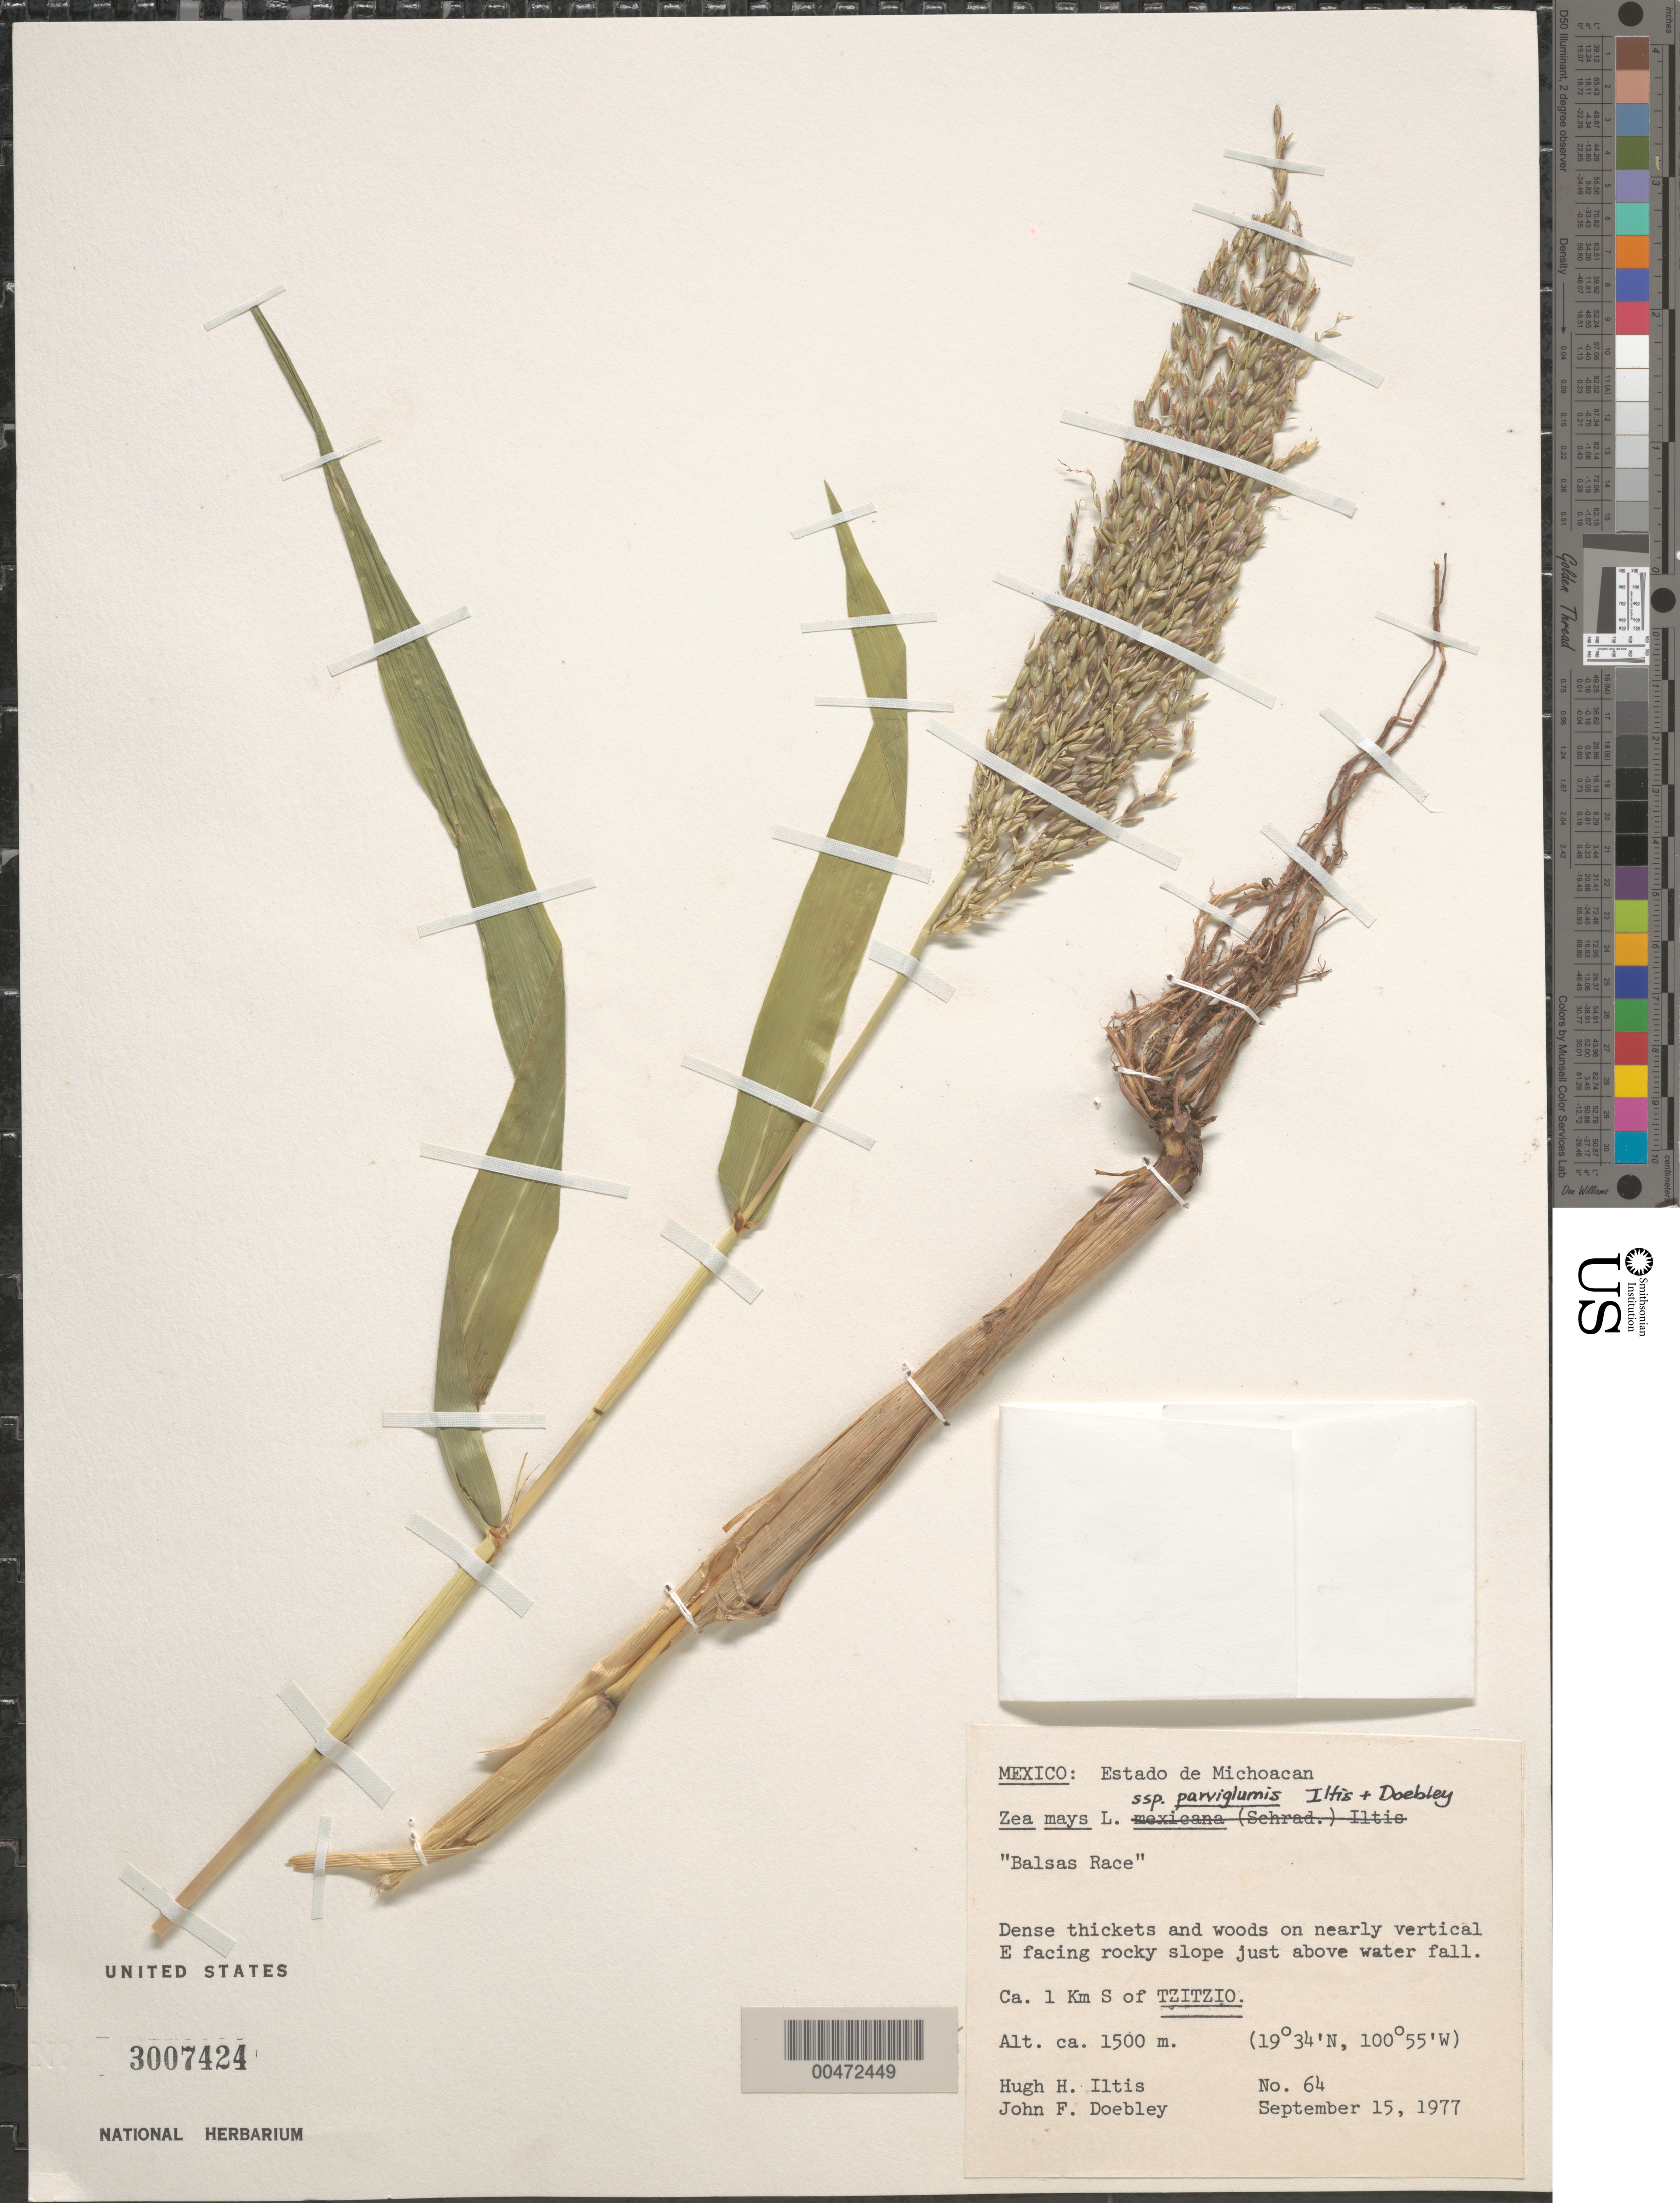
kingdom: Plantae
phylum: Tracheophyta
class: Liliopsida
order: Poales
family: Poaceae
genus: Zea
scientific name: Zea mays subsp. parviglumis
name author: Iltis & Doebley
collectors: H. H. Iltis & J. F. Doebley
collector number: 64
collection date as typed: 15 Sep 1977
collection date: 1977-09-15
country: Mexico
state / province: Michoacán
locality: Just above waterfall, ca. 1 km S of Tzitzio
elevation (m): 1500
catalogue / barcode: US 3007424